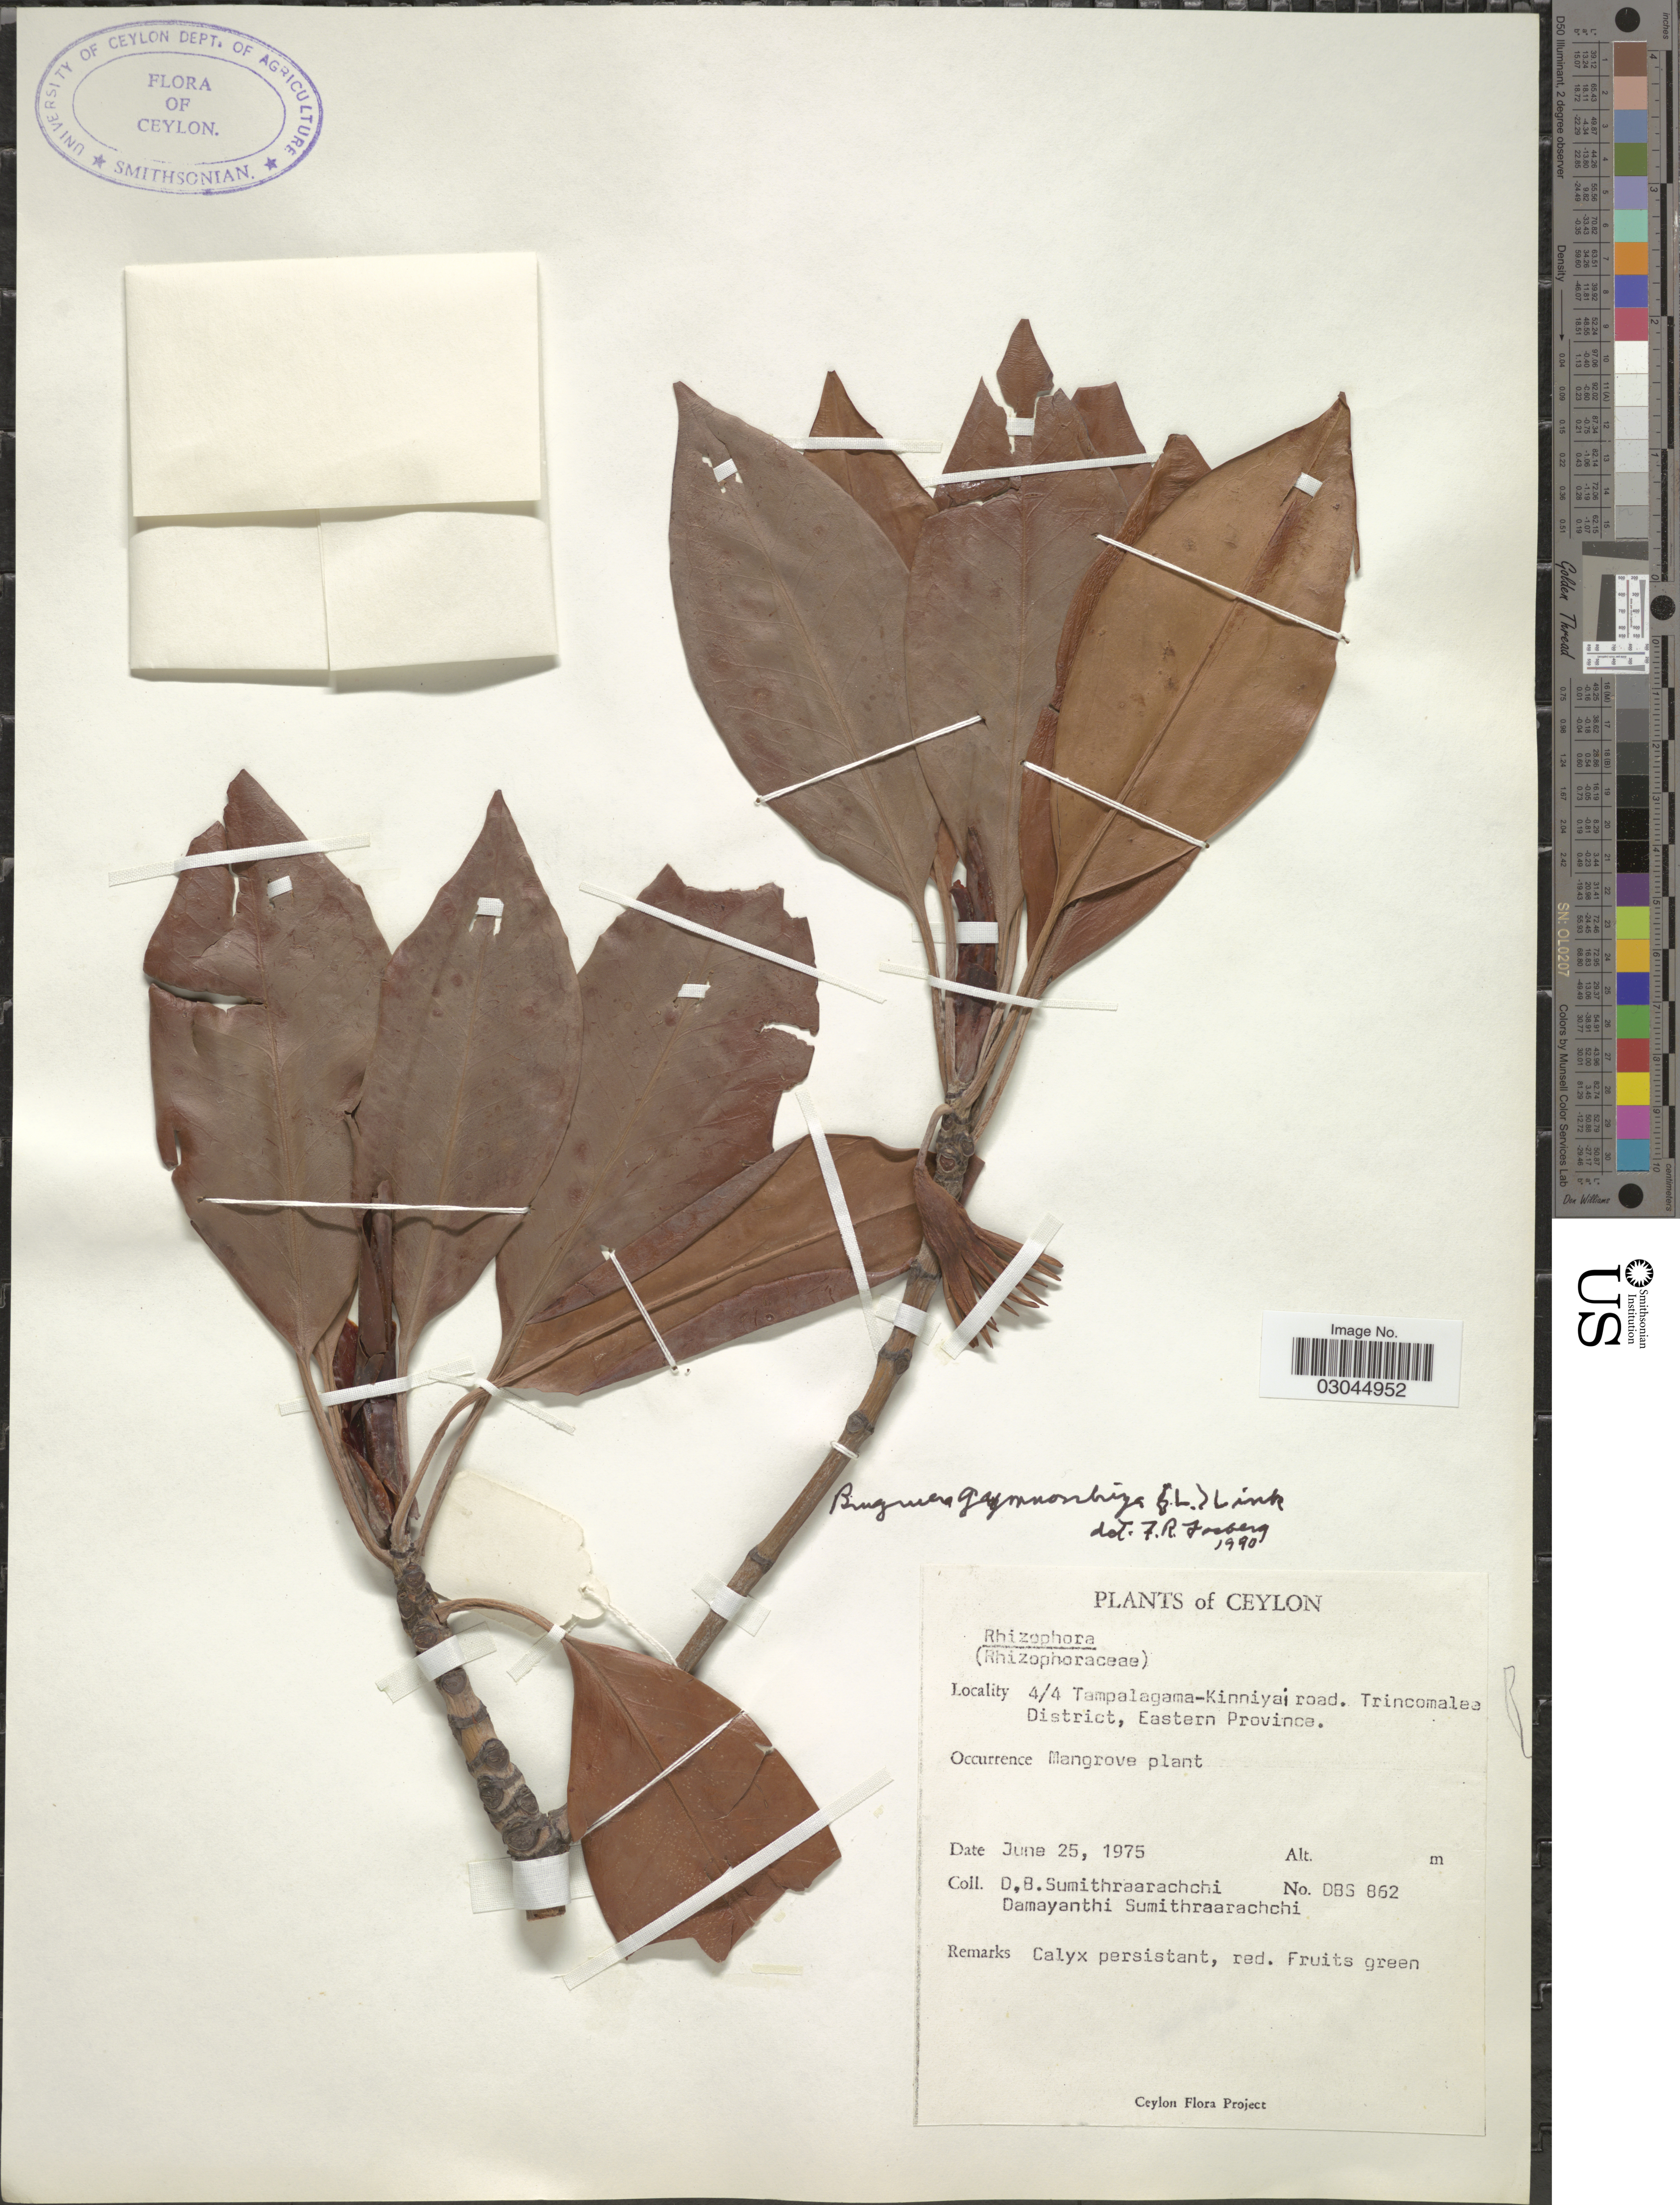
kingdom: Plantae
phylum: Tracheophyta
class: Magnoliopsida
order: Malpighiales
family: Rhizophoraceae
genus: Bruguiera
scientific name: Bruguiera gymnorhiza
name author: (L.) Savigny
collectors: D. B. Sumithraarachchi & D. Sumithraarachchi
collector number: DBS 862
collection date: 1975-06-25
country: Sri Lanka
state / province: Eastern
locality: Ceylon, 4/4 Tampalagama-Kinniyai road, Trincomalea District, Eastern Province.